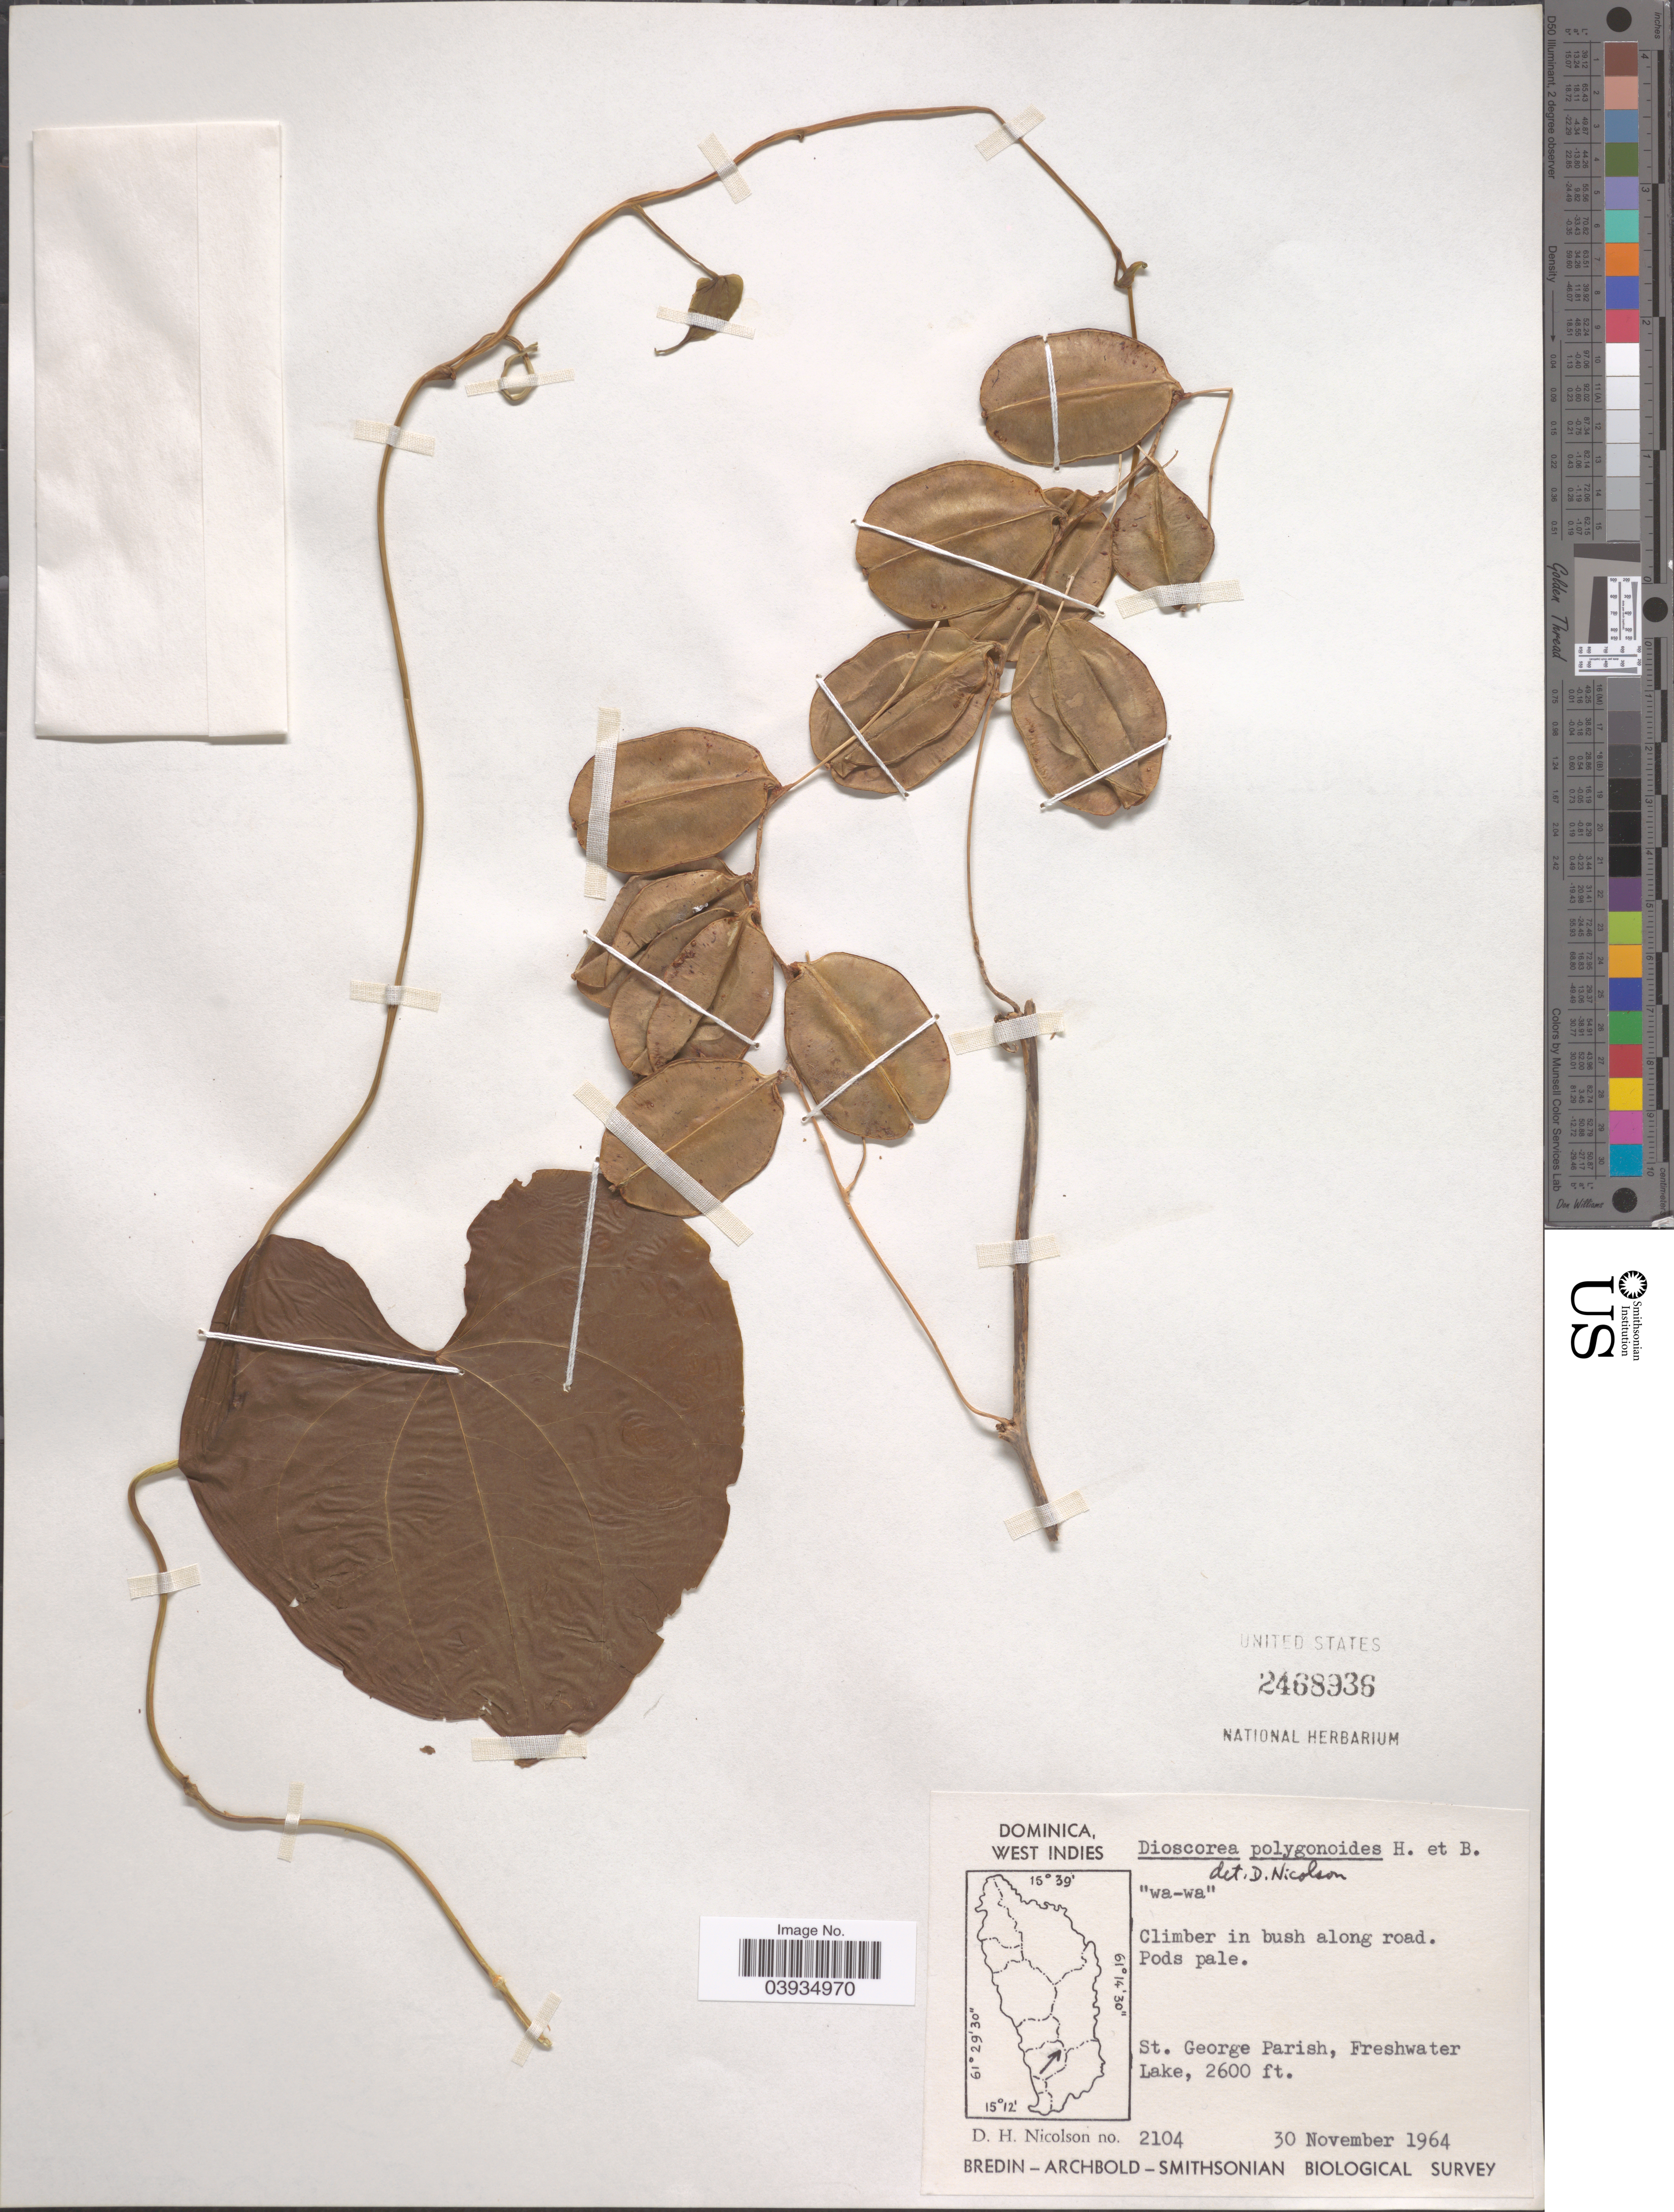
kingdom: Plantae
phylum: Tracheophyta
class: Liliopsida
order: Dioscoreales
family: Dioscoreaceae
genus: Dioscorea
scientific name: Dioscorea polygonoides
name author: Humb. & Bonpl. ex Willd.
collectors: D. H. Nicolson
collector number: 2104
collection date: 1964-11-30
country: Dominica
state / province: St. George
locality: St. George Parish, Freshwater Lake.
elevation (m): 792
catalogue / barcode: US 2468936